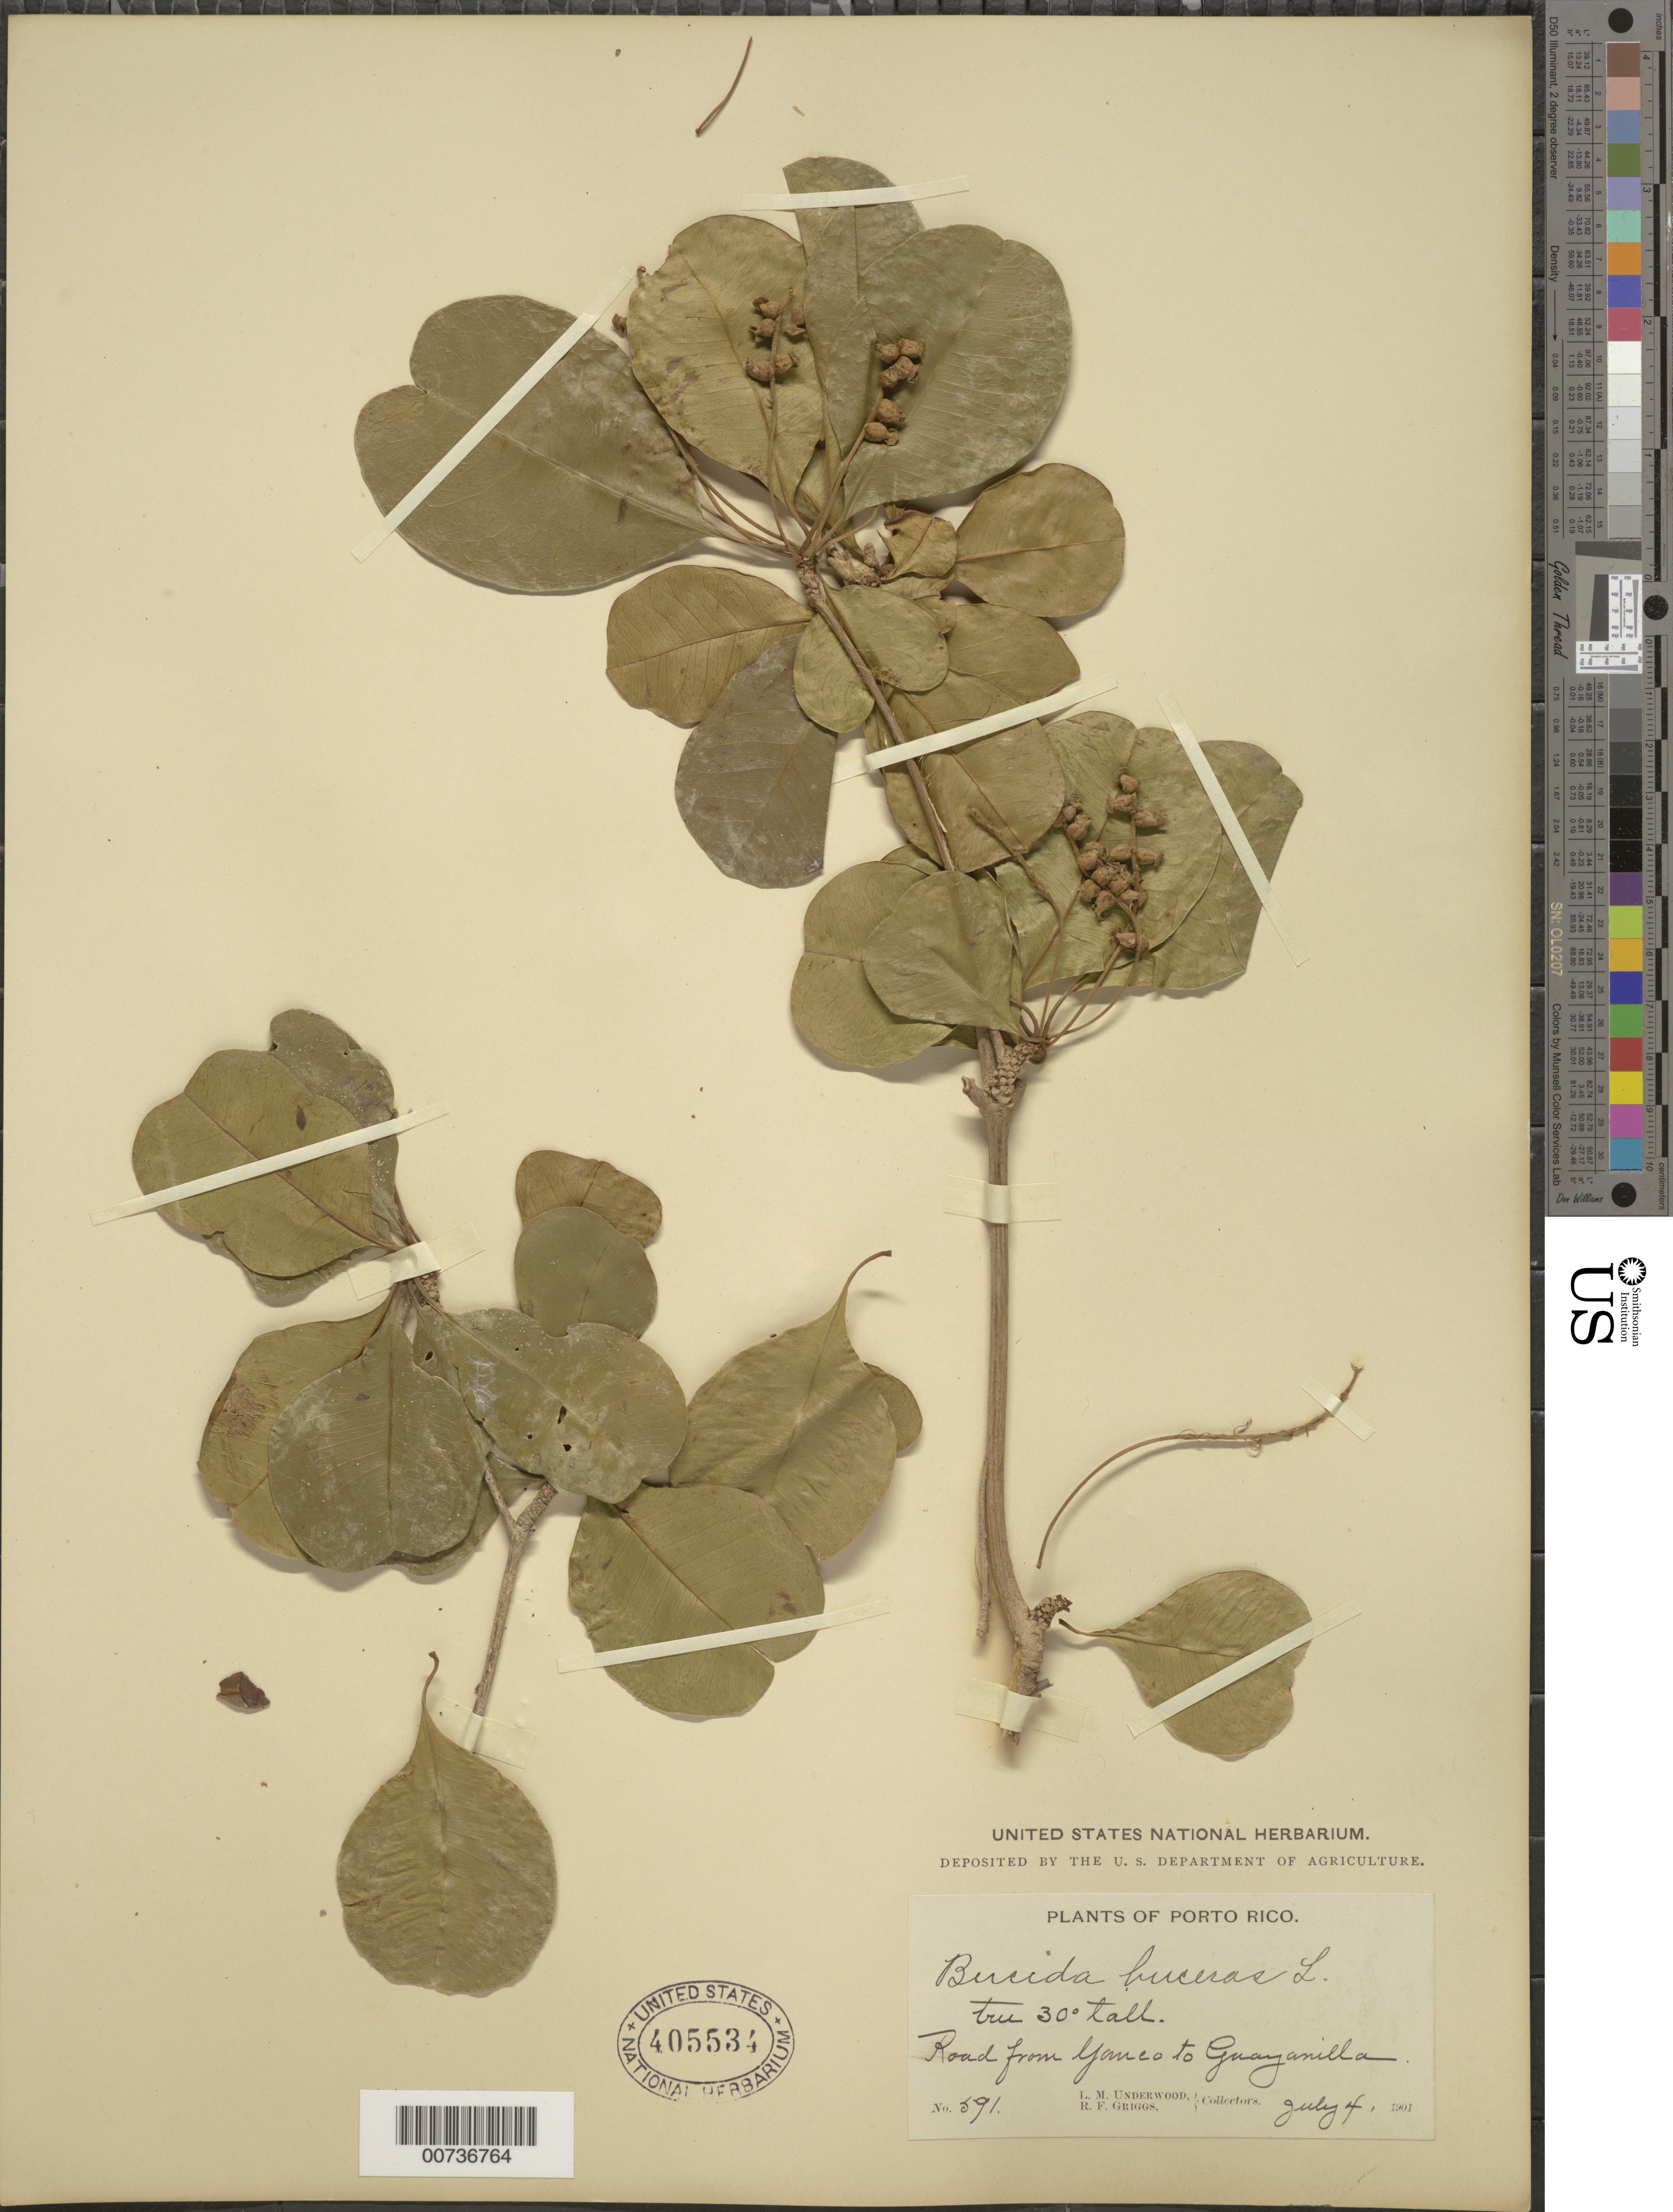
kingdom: Plantae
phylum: Tracheophyta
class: Magnoliopsida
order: Myrtales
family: Combretaceae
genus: Terminalia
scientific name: Terminalia buceras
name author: (L.) C. Wright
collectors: L. M. Underwood & R. F. Griggs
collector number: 591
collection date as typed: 04 Jul 1901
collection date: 1901-07-04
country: Puerto Rico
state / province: Yauco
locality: Road from Yauco to Guayanilla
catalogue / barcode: US 405534